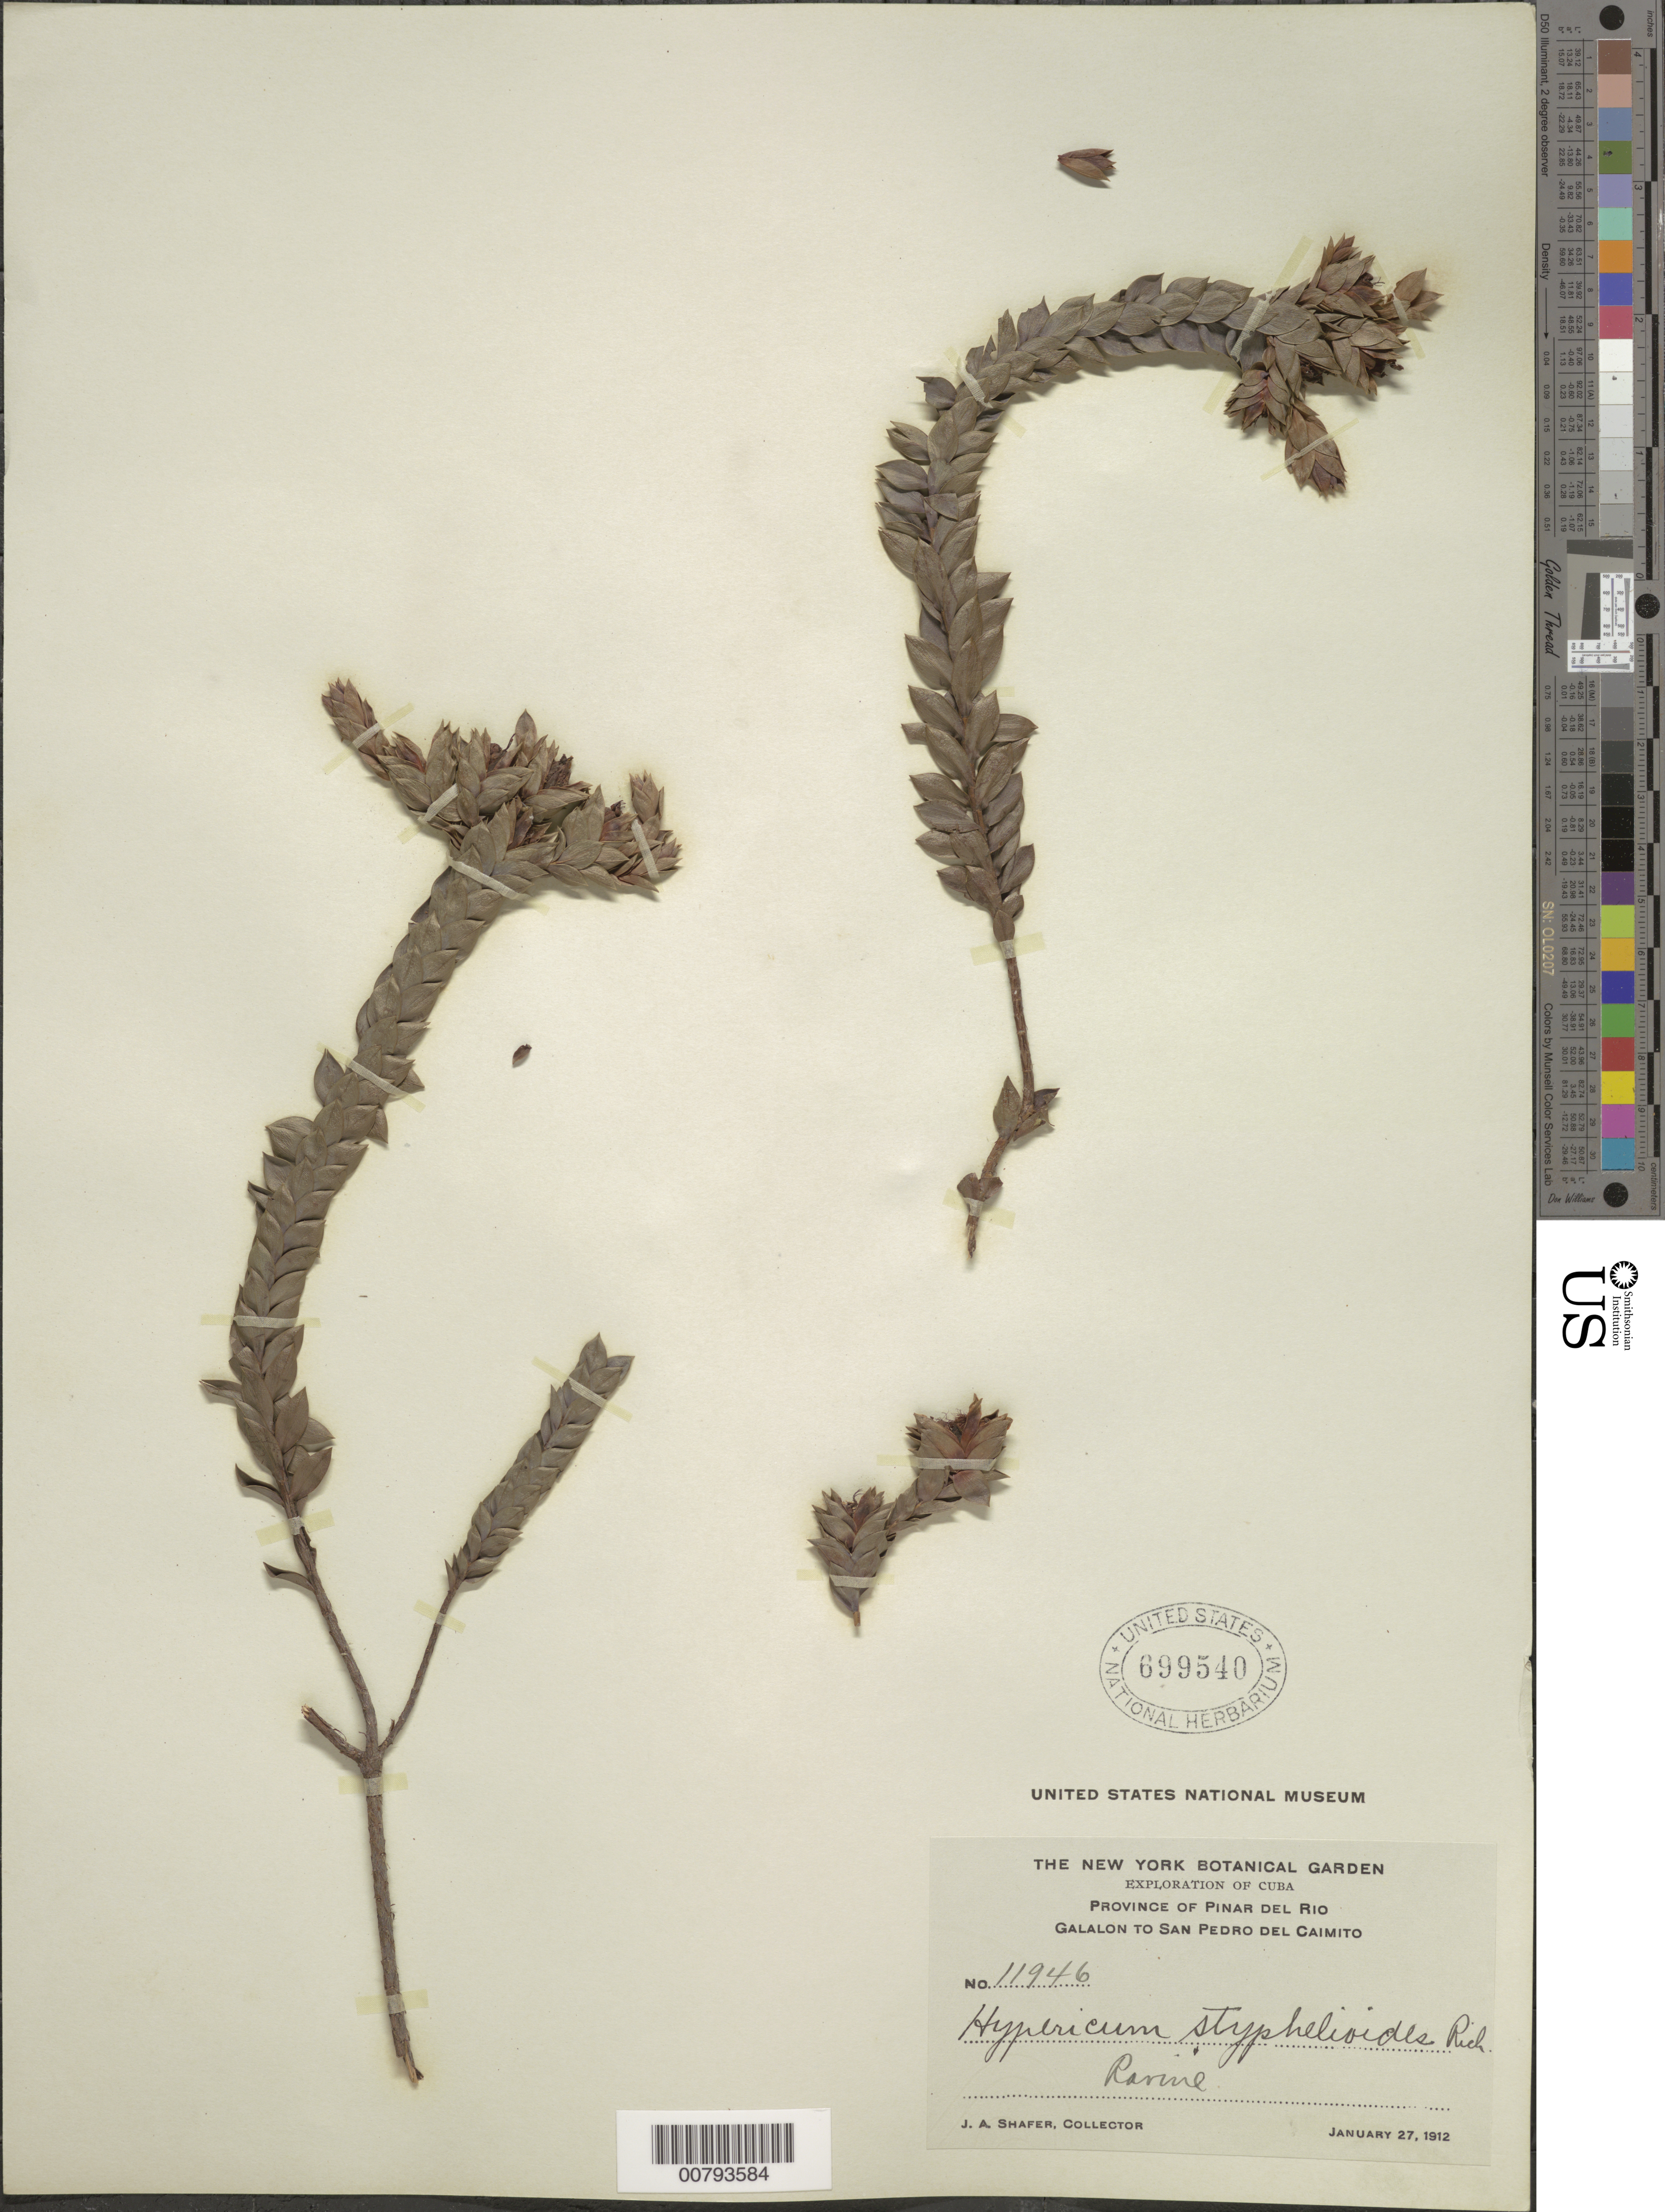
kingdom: Plantae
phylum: Tracheophyta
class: Magnoliopsida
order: Malpighiales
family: Hypericaceae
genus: Hypericum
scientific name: Hypericum styphelioides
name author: A. Rich.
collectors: J. A. Shafer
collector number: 11946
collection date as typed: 27 Jan 1912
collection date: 1912-01-27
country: Cuba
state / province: Pinar del Río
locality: Galalon to San Pedro del Caimito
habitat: Ravine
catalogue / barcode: US 699540